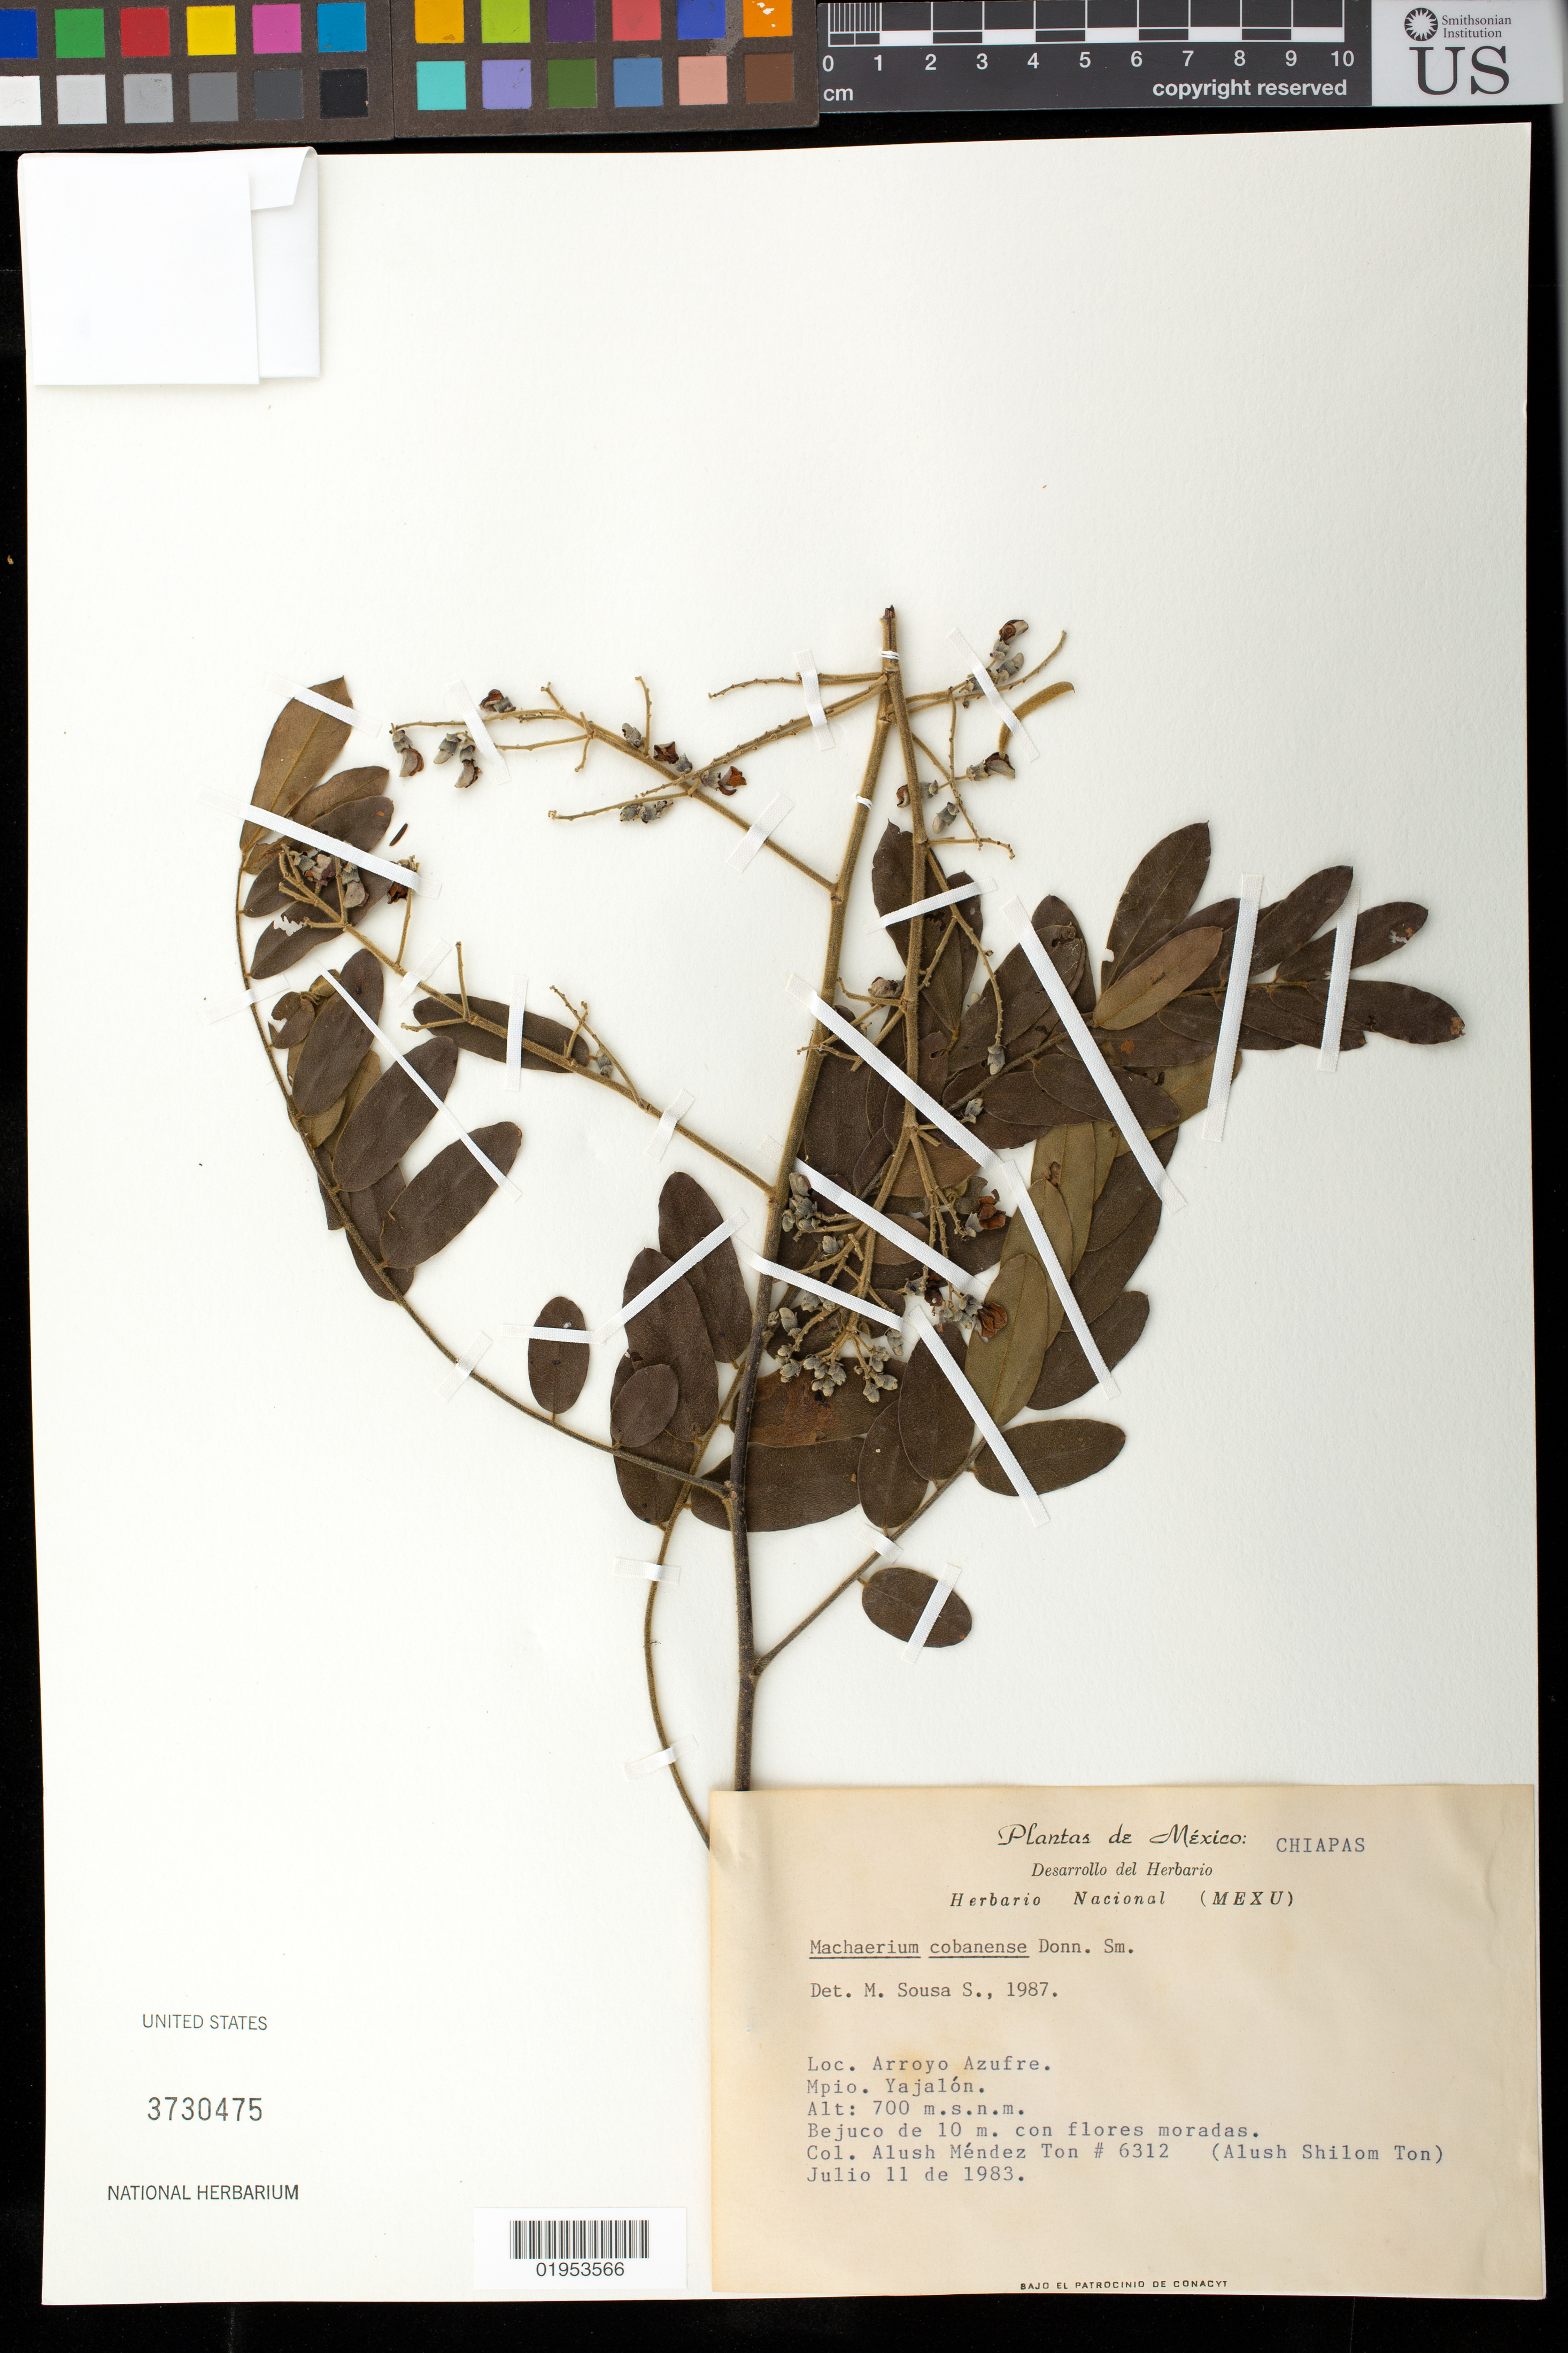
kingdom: Plantae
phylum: Tracheophyta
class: Magnoliopsida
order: Fabales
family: Fabaceae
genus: Machaerium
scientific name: Machaerium cobanense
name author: Donn. Sm.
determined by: Sousa S., Mario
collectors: A. Méndez Ton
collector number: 6312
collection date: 1983-07-11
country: Mexico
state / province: Chiapas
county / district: Yajalon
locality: Arroyo Azufre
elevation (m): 700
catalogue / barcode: US 3730475